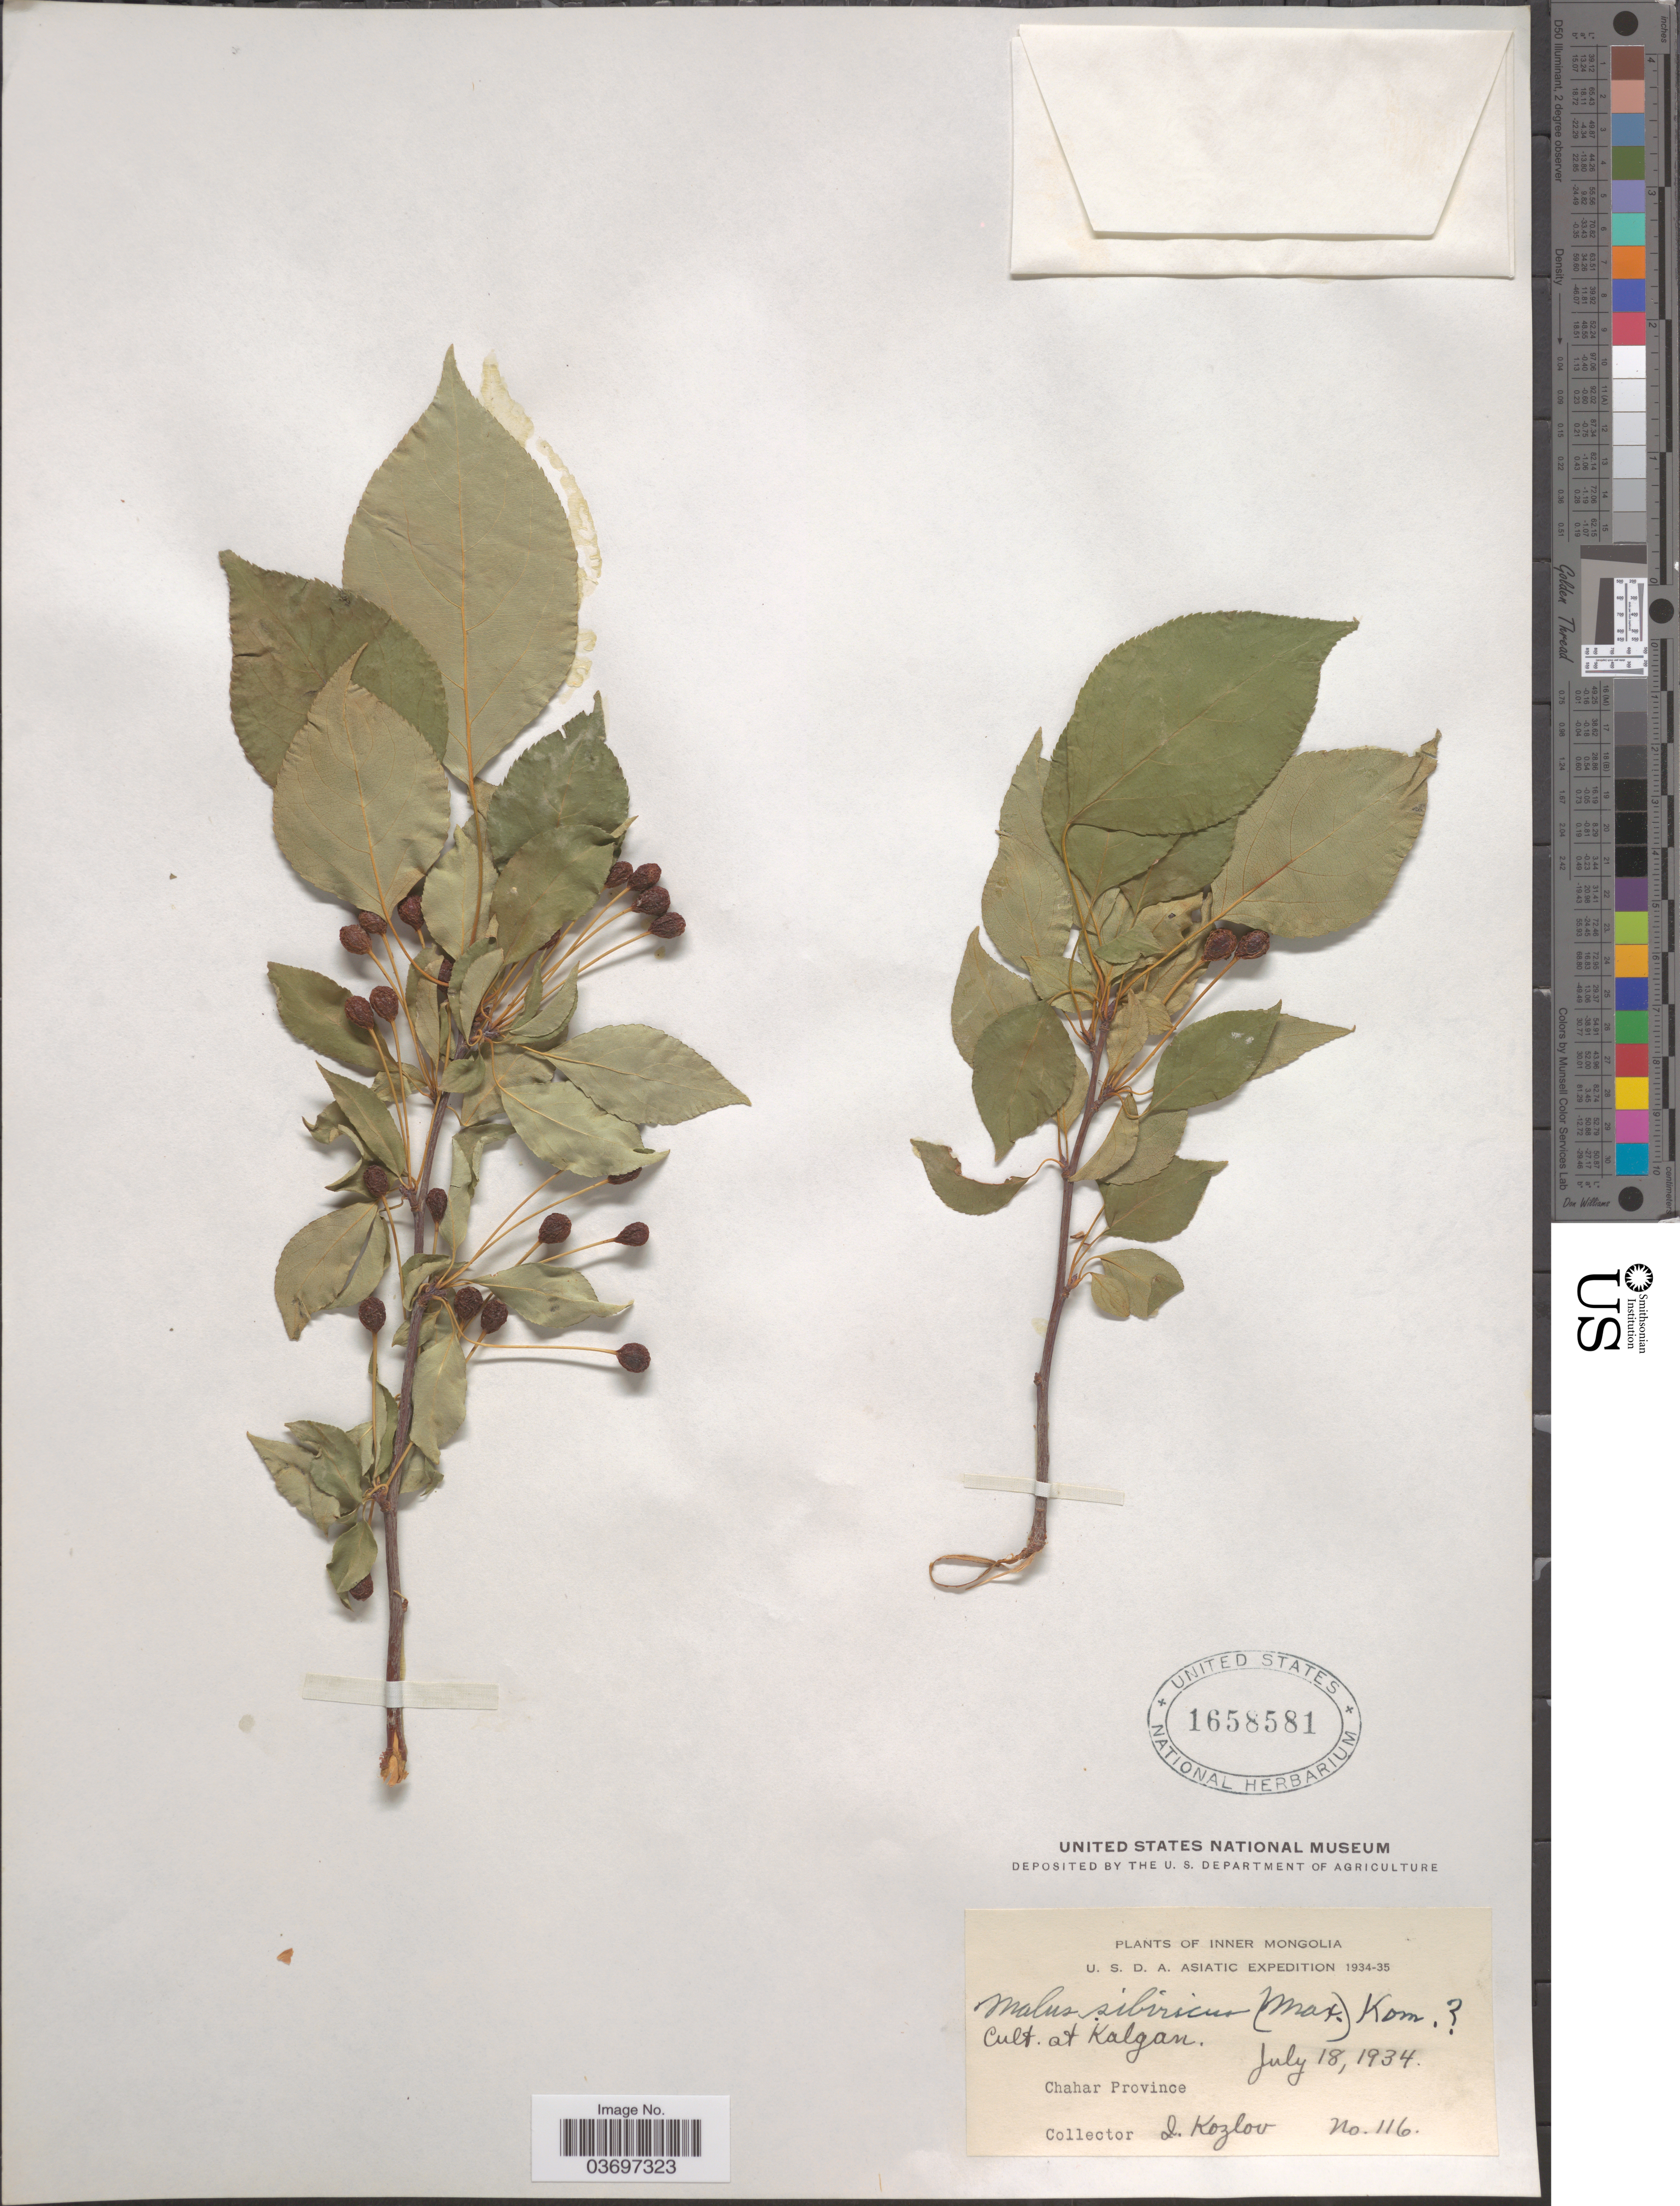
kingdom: Plantae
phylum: Tracheophyta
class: Magnoliopsida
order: Rosales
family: Rosaceae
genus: Malus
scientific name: Malus sibirica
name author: Borkh.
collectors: I. Kozlov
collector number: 116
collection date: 1934-07-18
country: China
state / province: Nei Monggol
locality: Inner Mongolia. Kalgan. Chahar Province.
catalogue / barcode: US 1658581